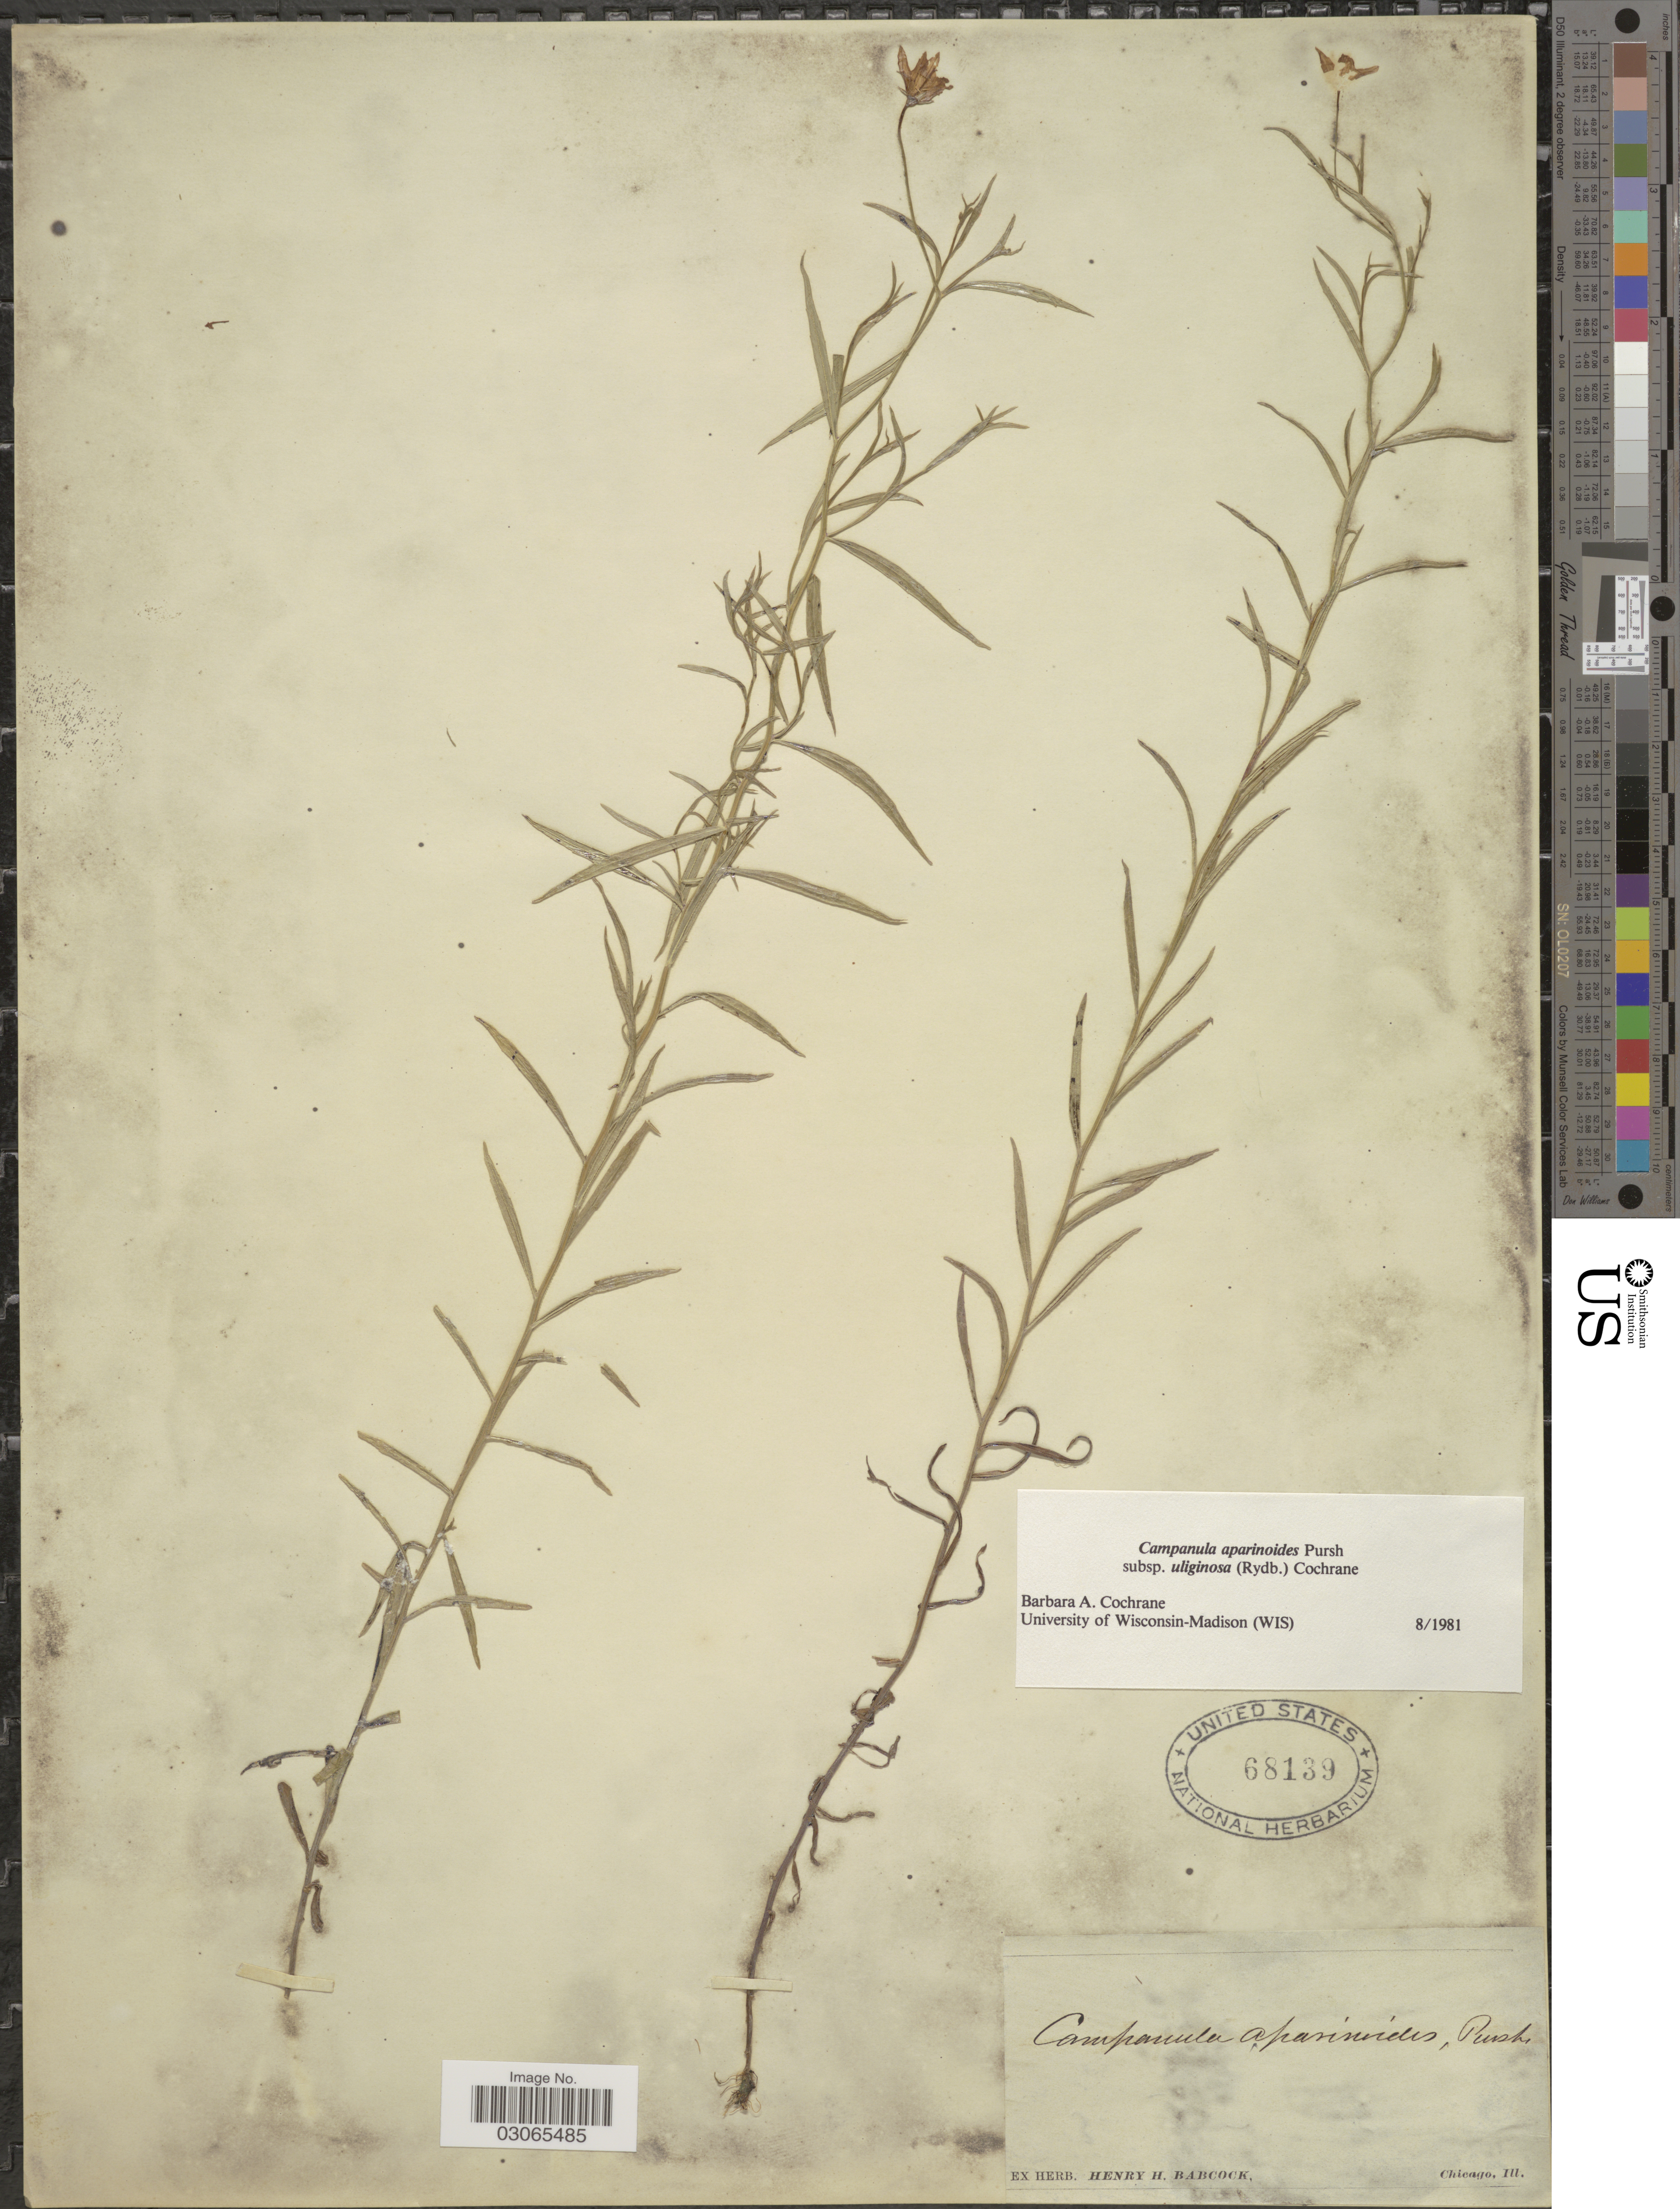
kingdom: Plantae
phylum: Tracheophyta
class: Magnoliopsida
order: Asterales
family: Campanulaceae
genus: Campanula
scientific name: Campanula aparinoides var. uliginosa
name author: (Rydb.) Gleason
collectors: ex herb. Henry Homes Babcock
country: United States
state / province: Illinois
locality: Chicago.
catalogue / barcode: US 68139